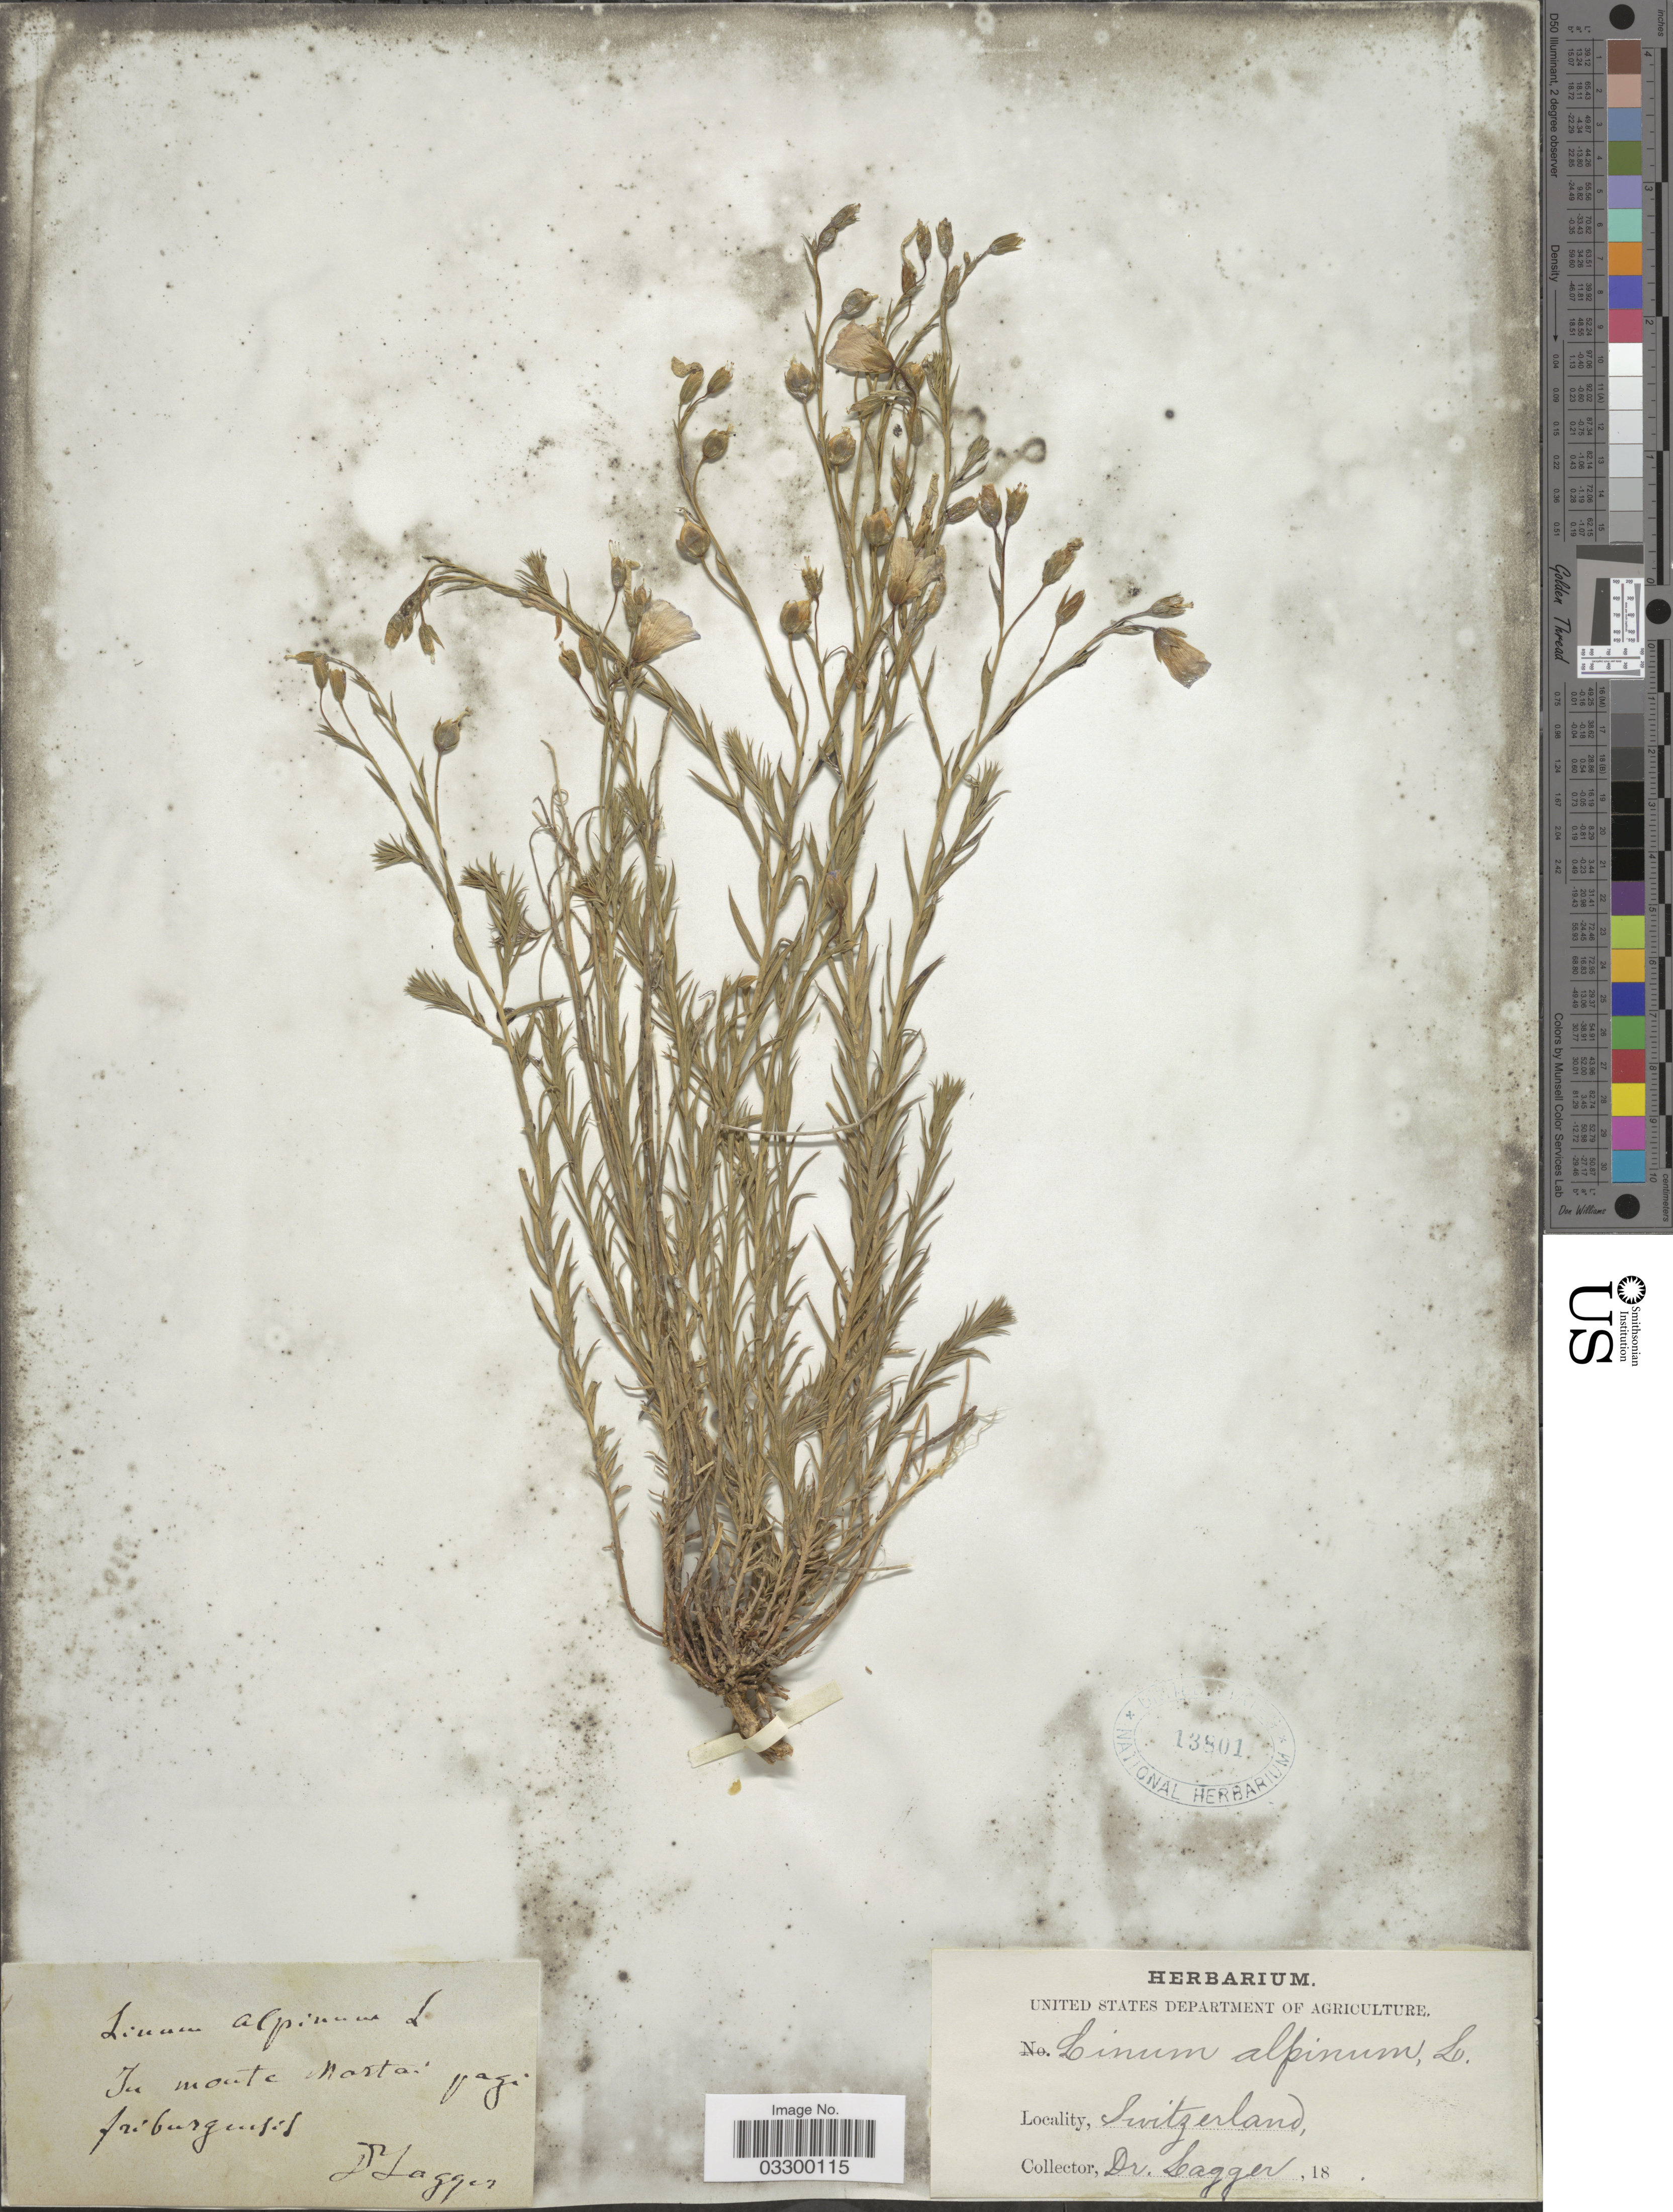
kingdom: Plantae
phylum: Tracheophyta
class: Magnoliopsida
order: Malpighiales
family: Linaceae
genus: Linum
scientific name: Linum alpinum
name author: Jacq.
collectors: F. J. Lagger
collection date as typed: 18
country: Switzerland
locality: In monte Mortai pagi friburguises.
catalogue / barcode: US 13801